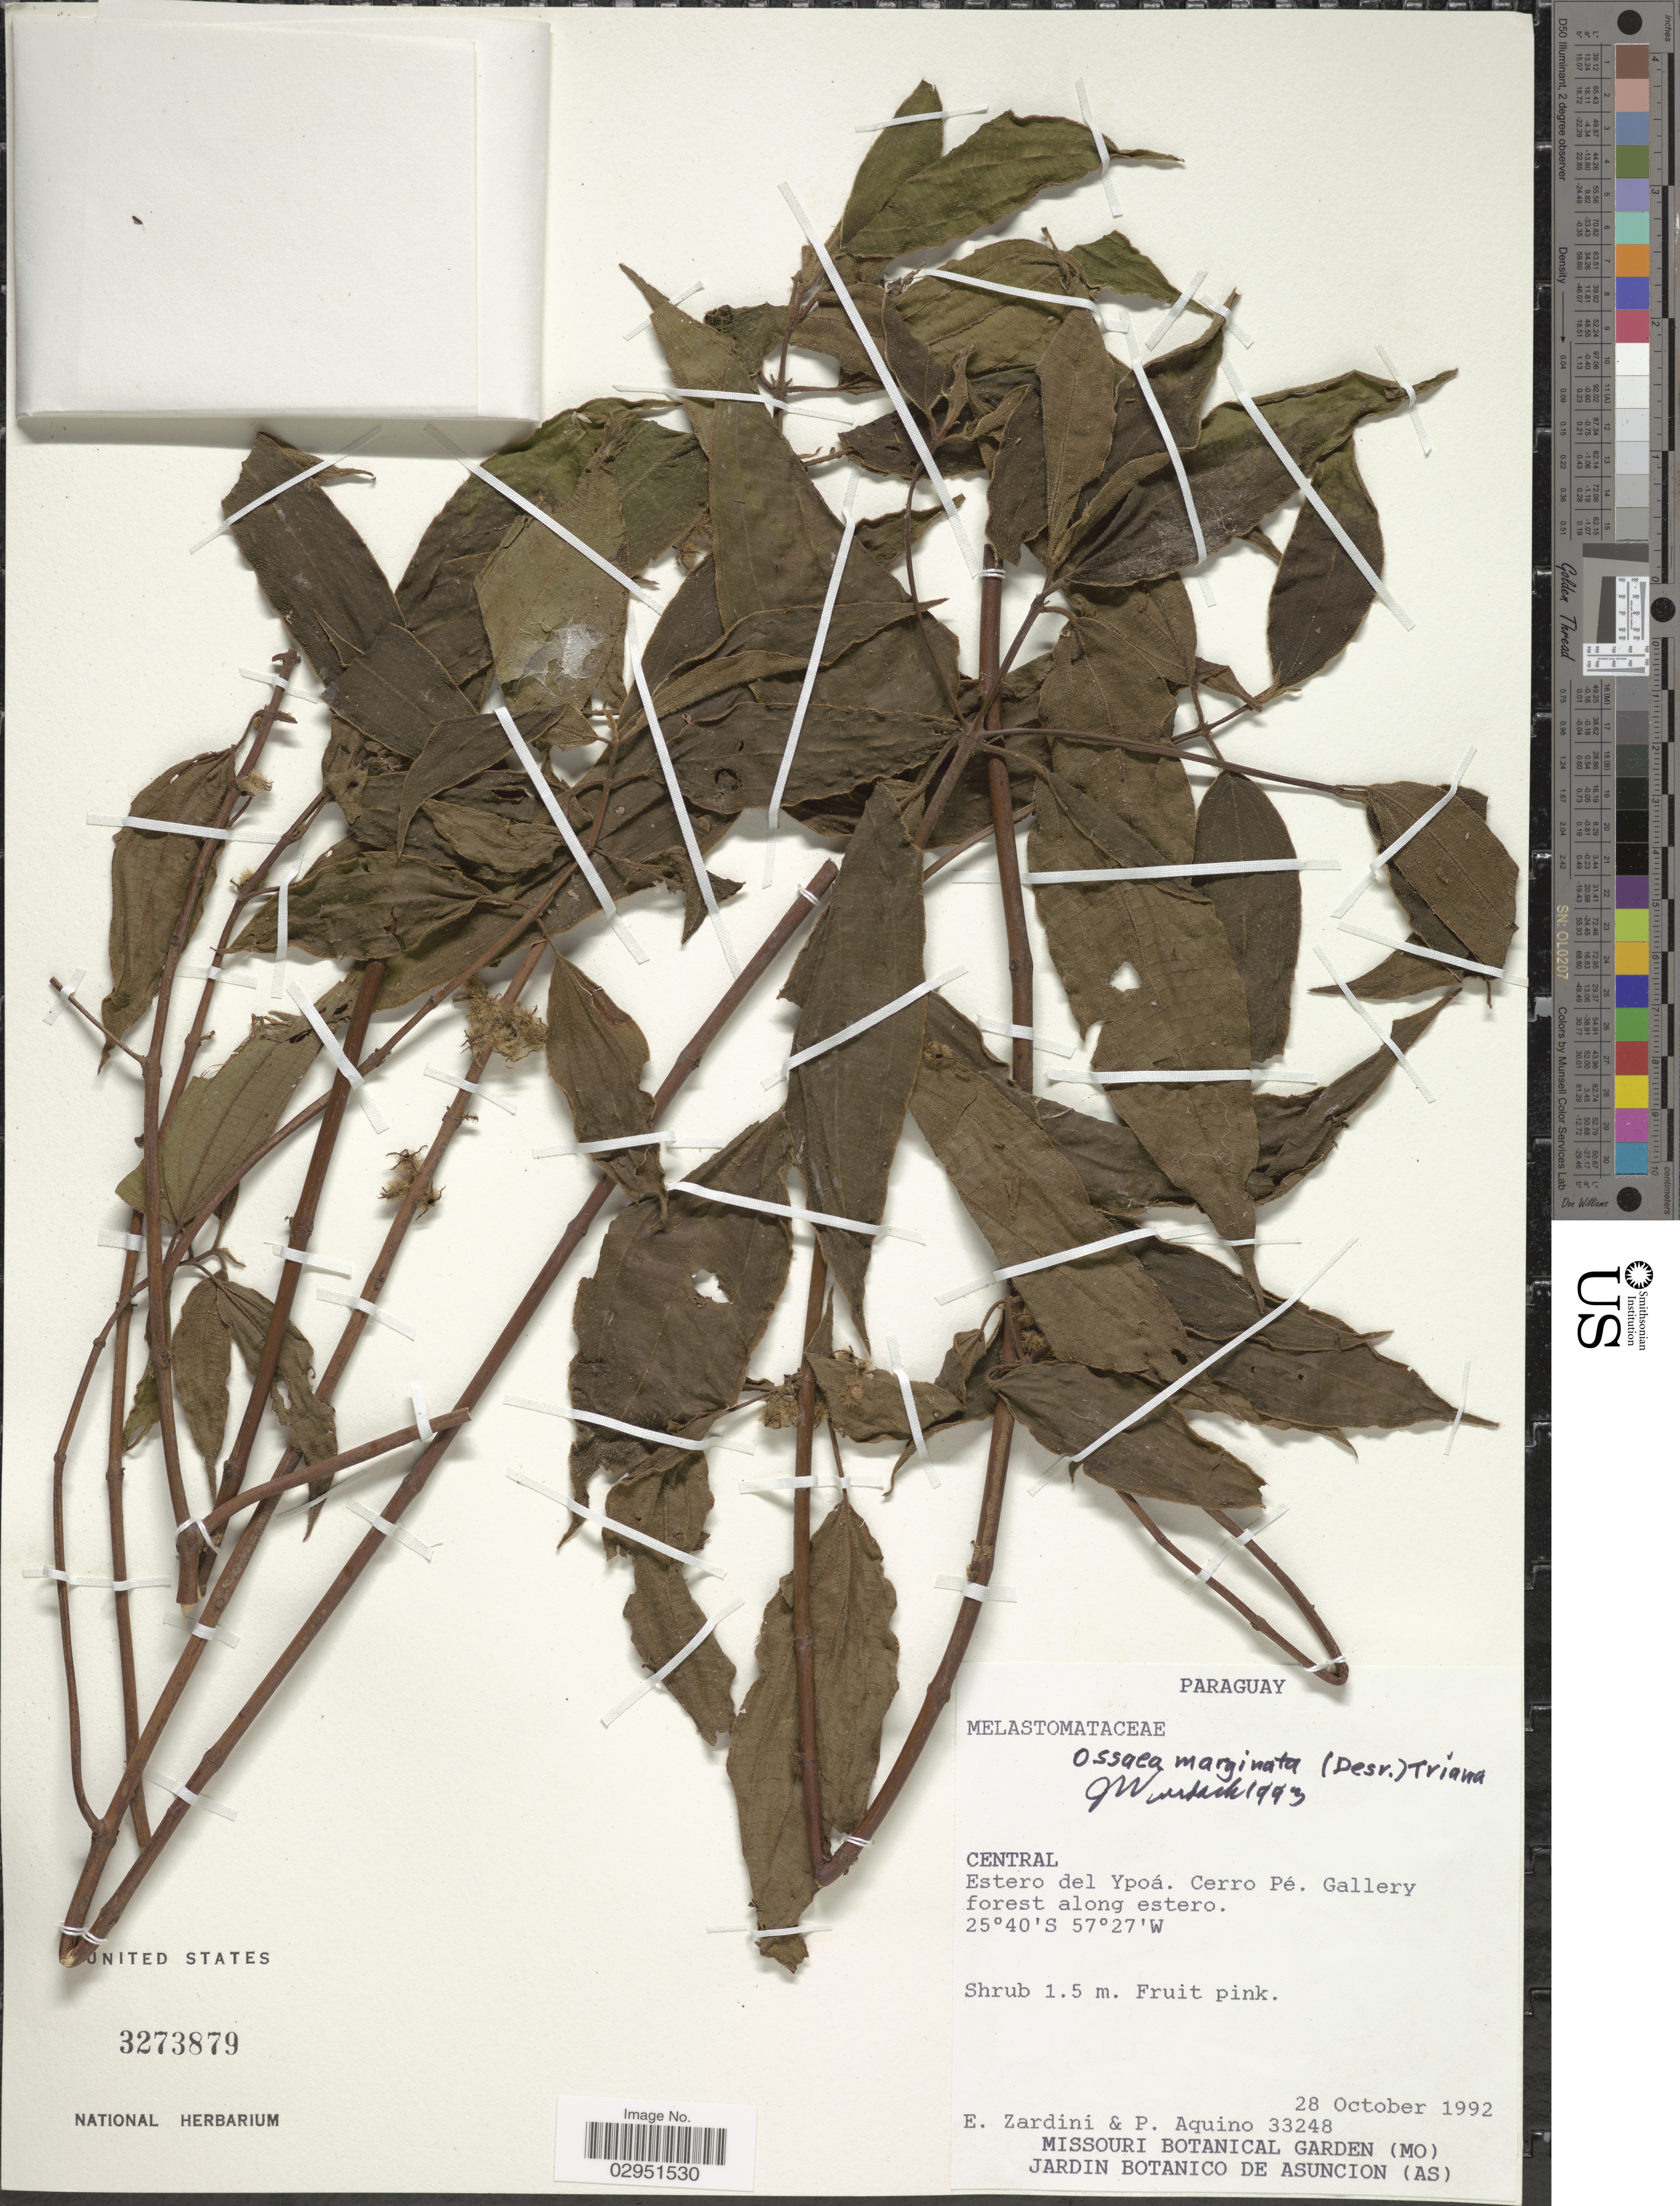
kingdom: Plantae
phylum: Tracheophyta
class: Magnoliopsida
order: Myrtales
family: Melastomataceae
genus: Ossaea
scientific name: Ossaea marginata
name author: Triana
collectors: E. Zardini & P. Aquino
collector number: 33248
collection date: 1992-10-28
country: Paraguay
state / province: Central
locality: Estero del Ypoá. Cerro Pé. Gallery forest along estero.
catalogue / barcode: US 3273879